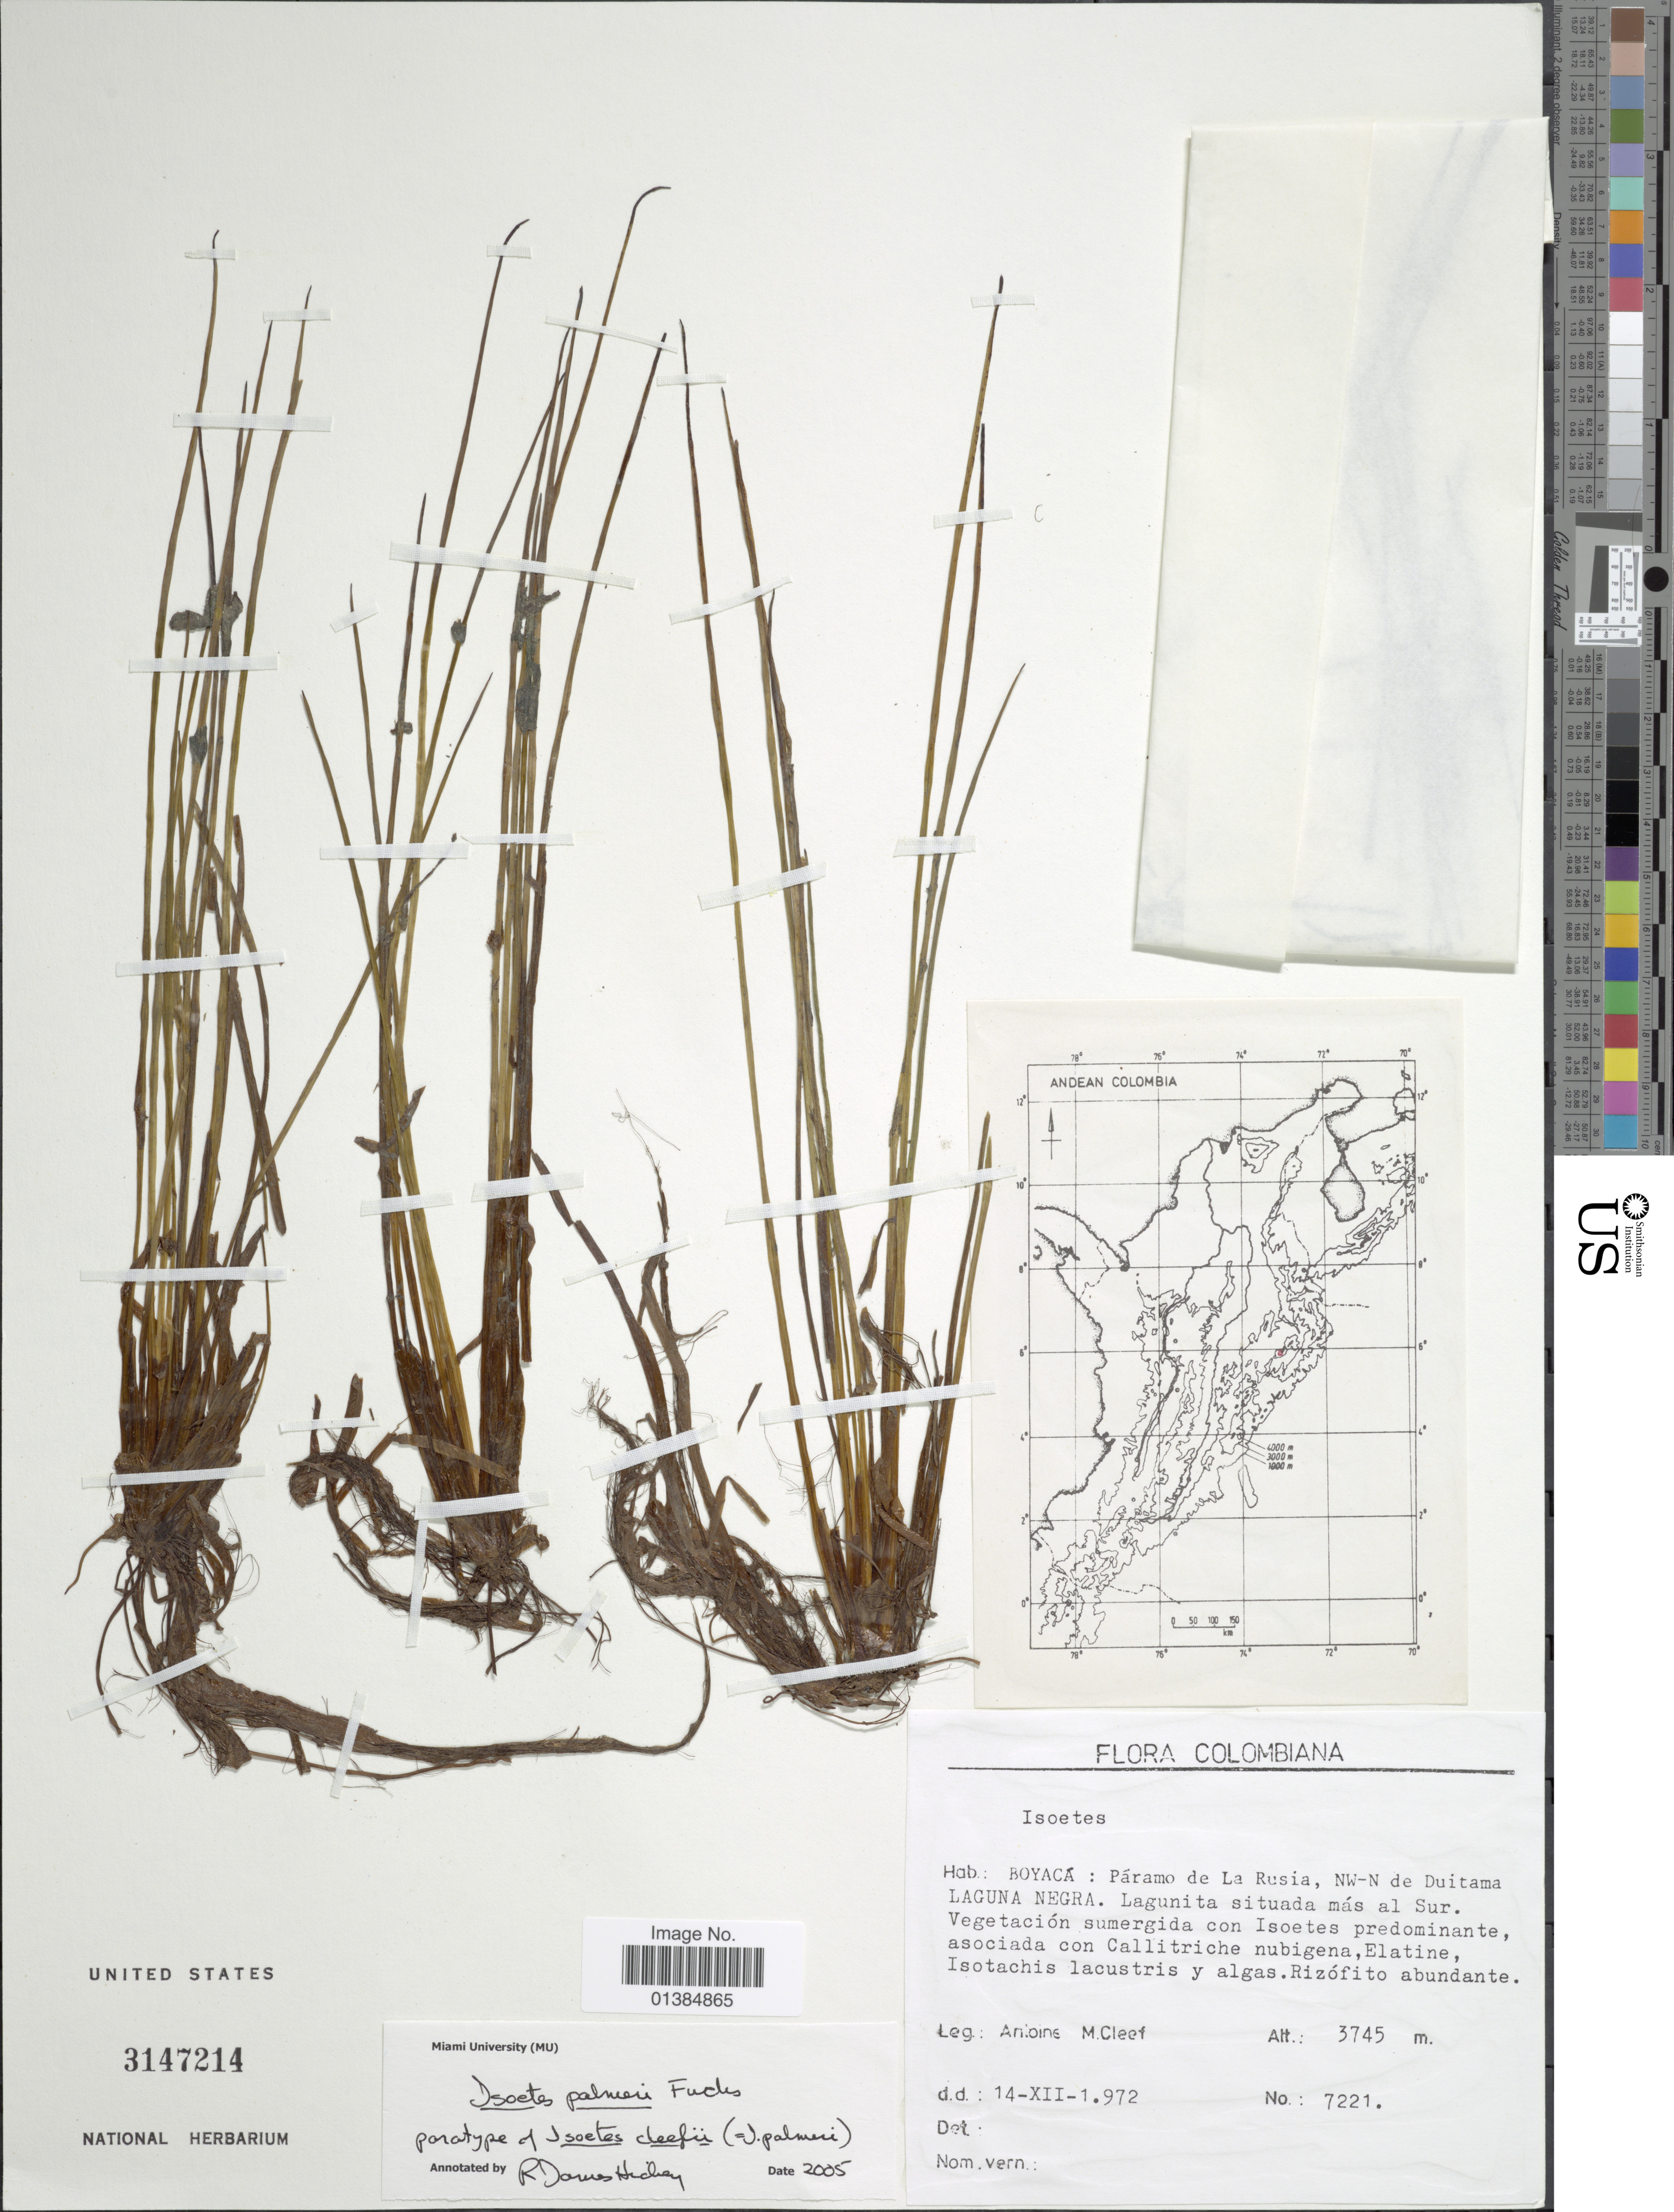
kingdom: Plantae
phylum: Tracheophyta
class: Lycopodiopsida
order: Isoetales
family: Isoetaceae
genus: Isoetes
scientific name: Isoetes palmeri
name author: H.P. Fuchs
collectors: A. M. Cleef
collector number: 7221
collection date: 1972-12-14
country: Colombia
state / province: Boyacá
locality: Páramo de La Rusia, NW-N de Duitama Laguna Negra. Lagunita situada más al Sur.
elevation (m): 3745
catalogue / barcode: US 3147214